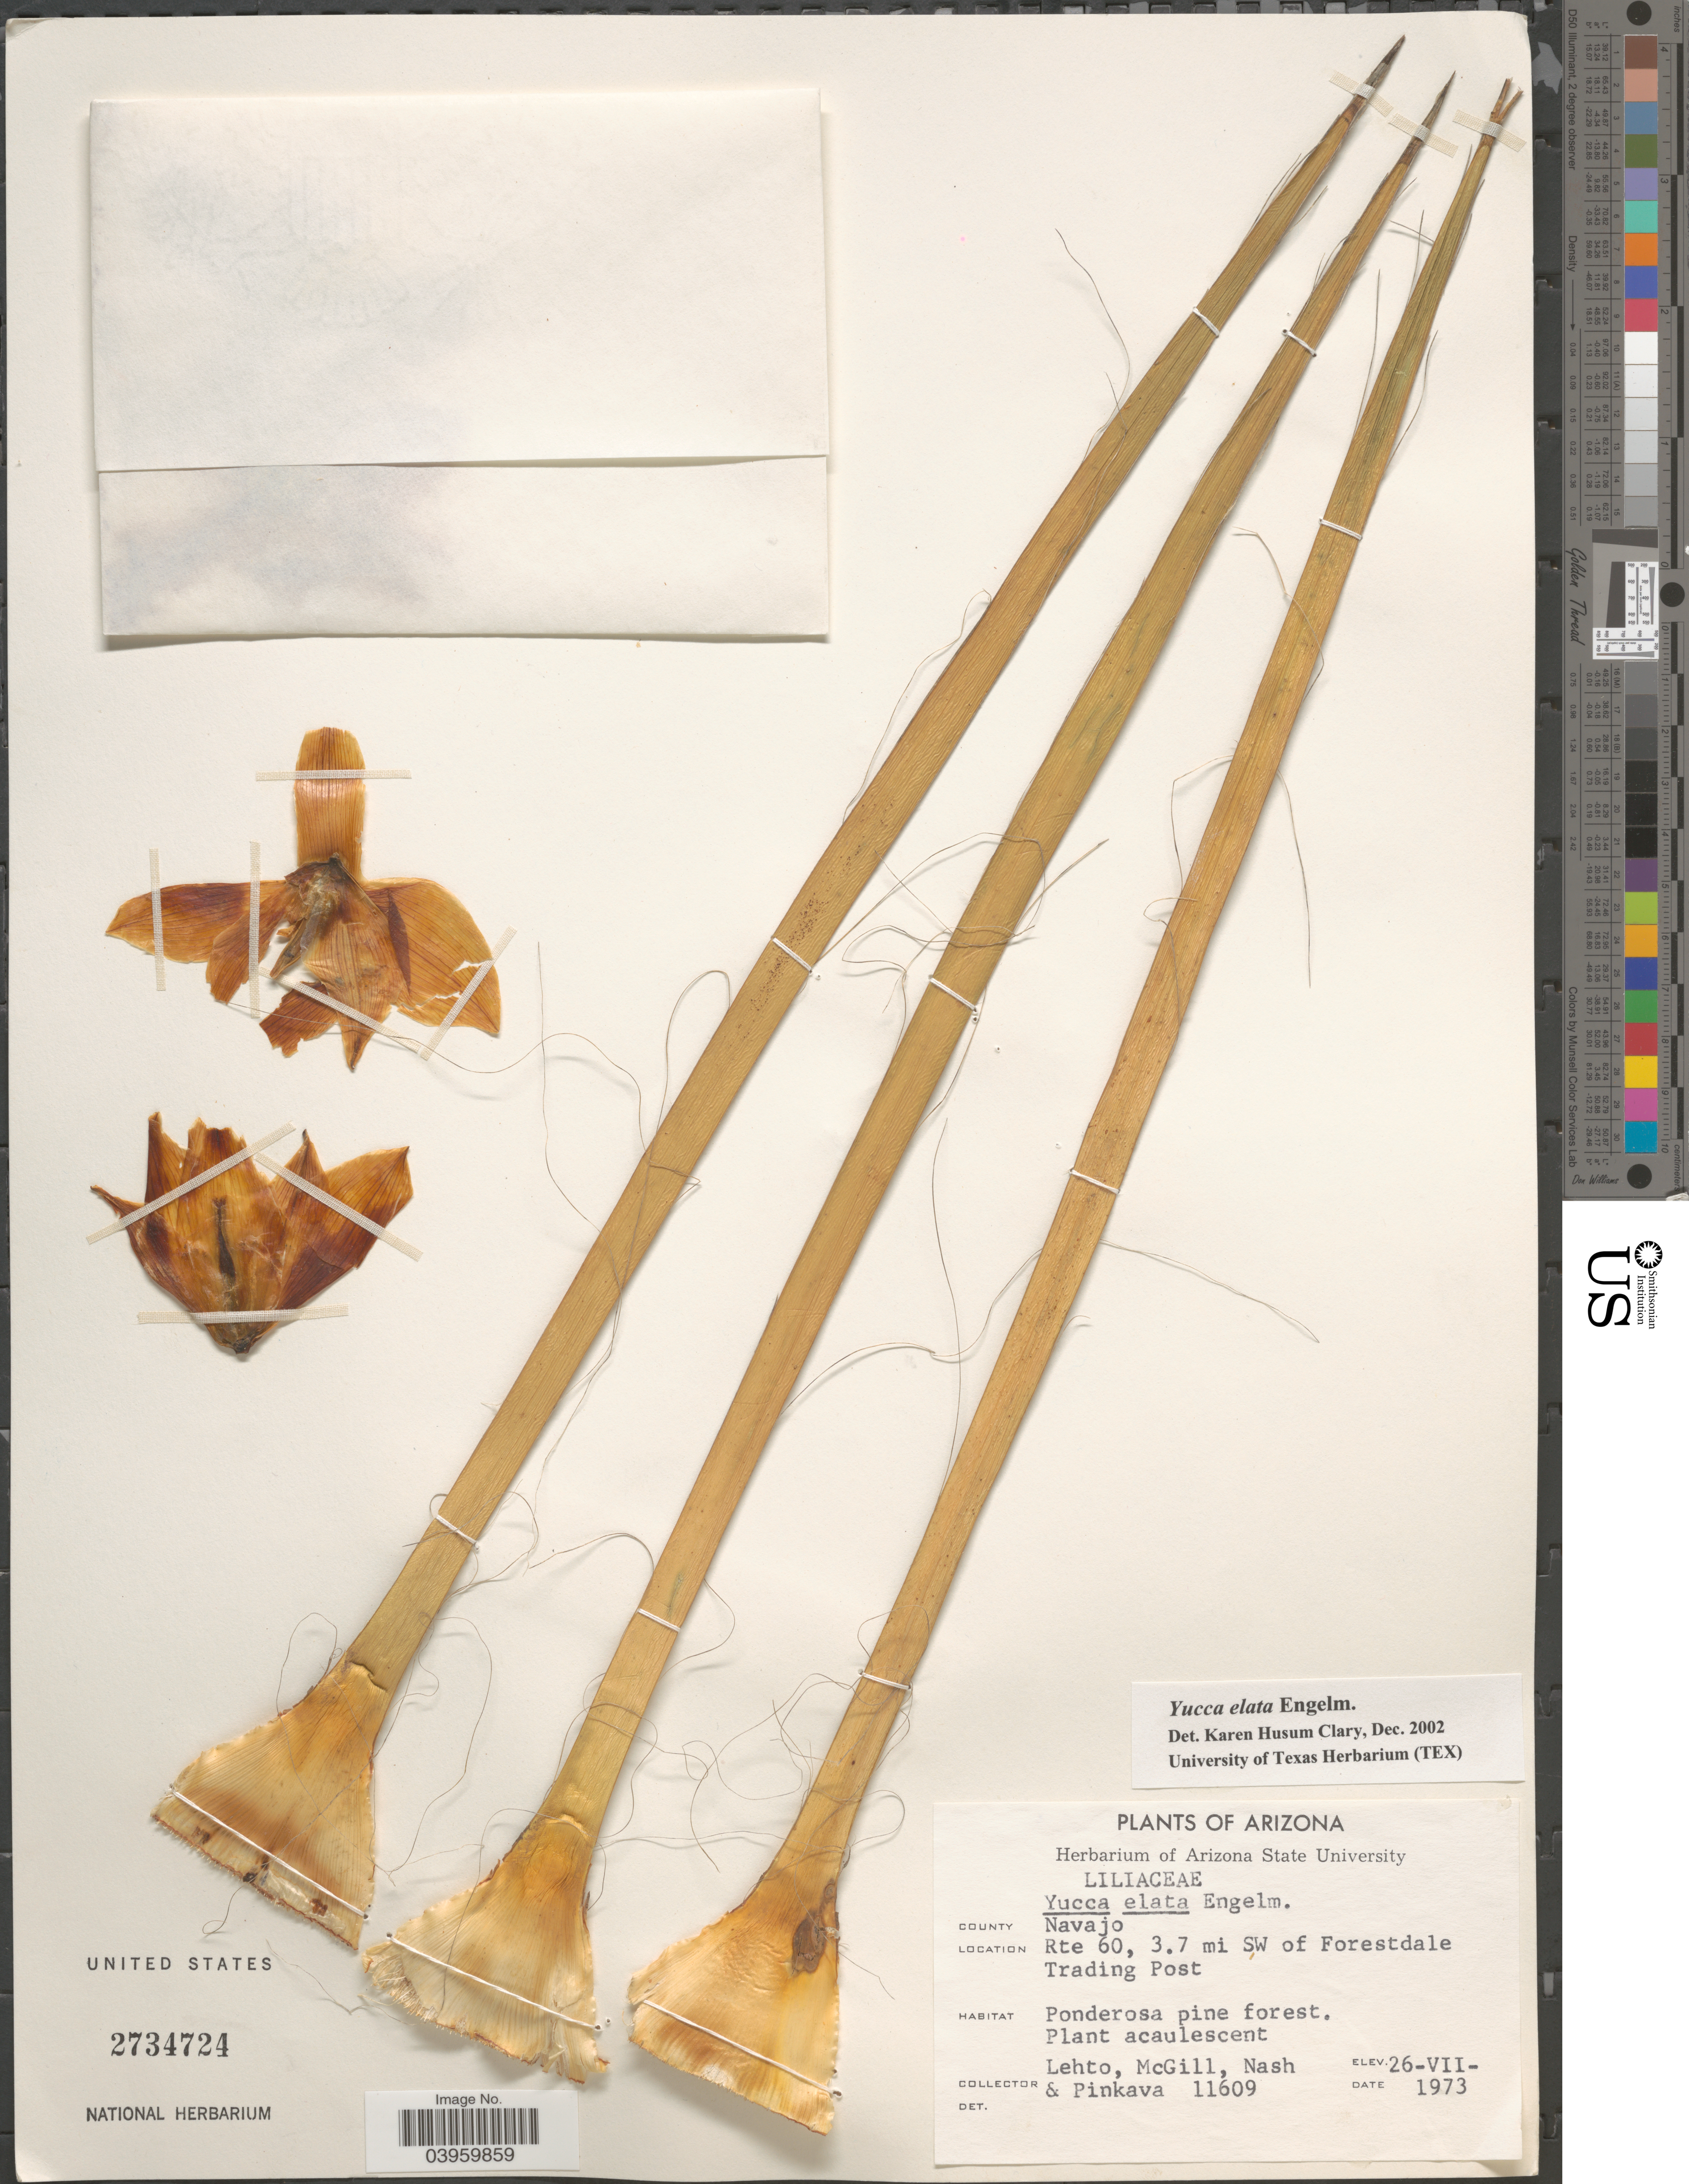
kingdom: Plantae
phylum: Tracheophyta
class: Liliopsida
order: Asparagales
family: Asparagaceae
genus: Yucca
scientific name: Yucca elata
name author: (Engelm.) Engelm.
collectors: -. Lehto, -. McGill, -- Nash & -. Pinkava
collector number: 11609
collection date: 1973-07-26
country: United States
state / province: Arizona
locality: County Navajo. Rte 60, 3.7 mi SW of Forestdale Trading Post.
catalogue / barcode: US 2734724